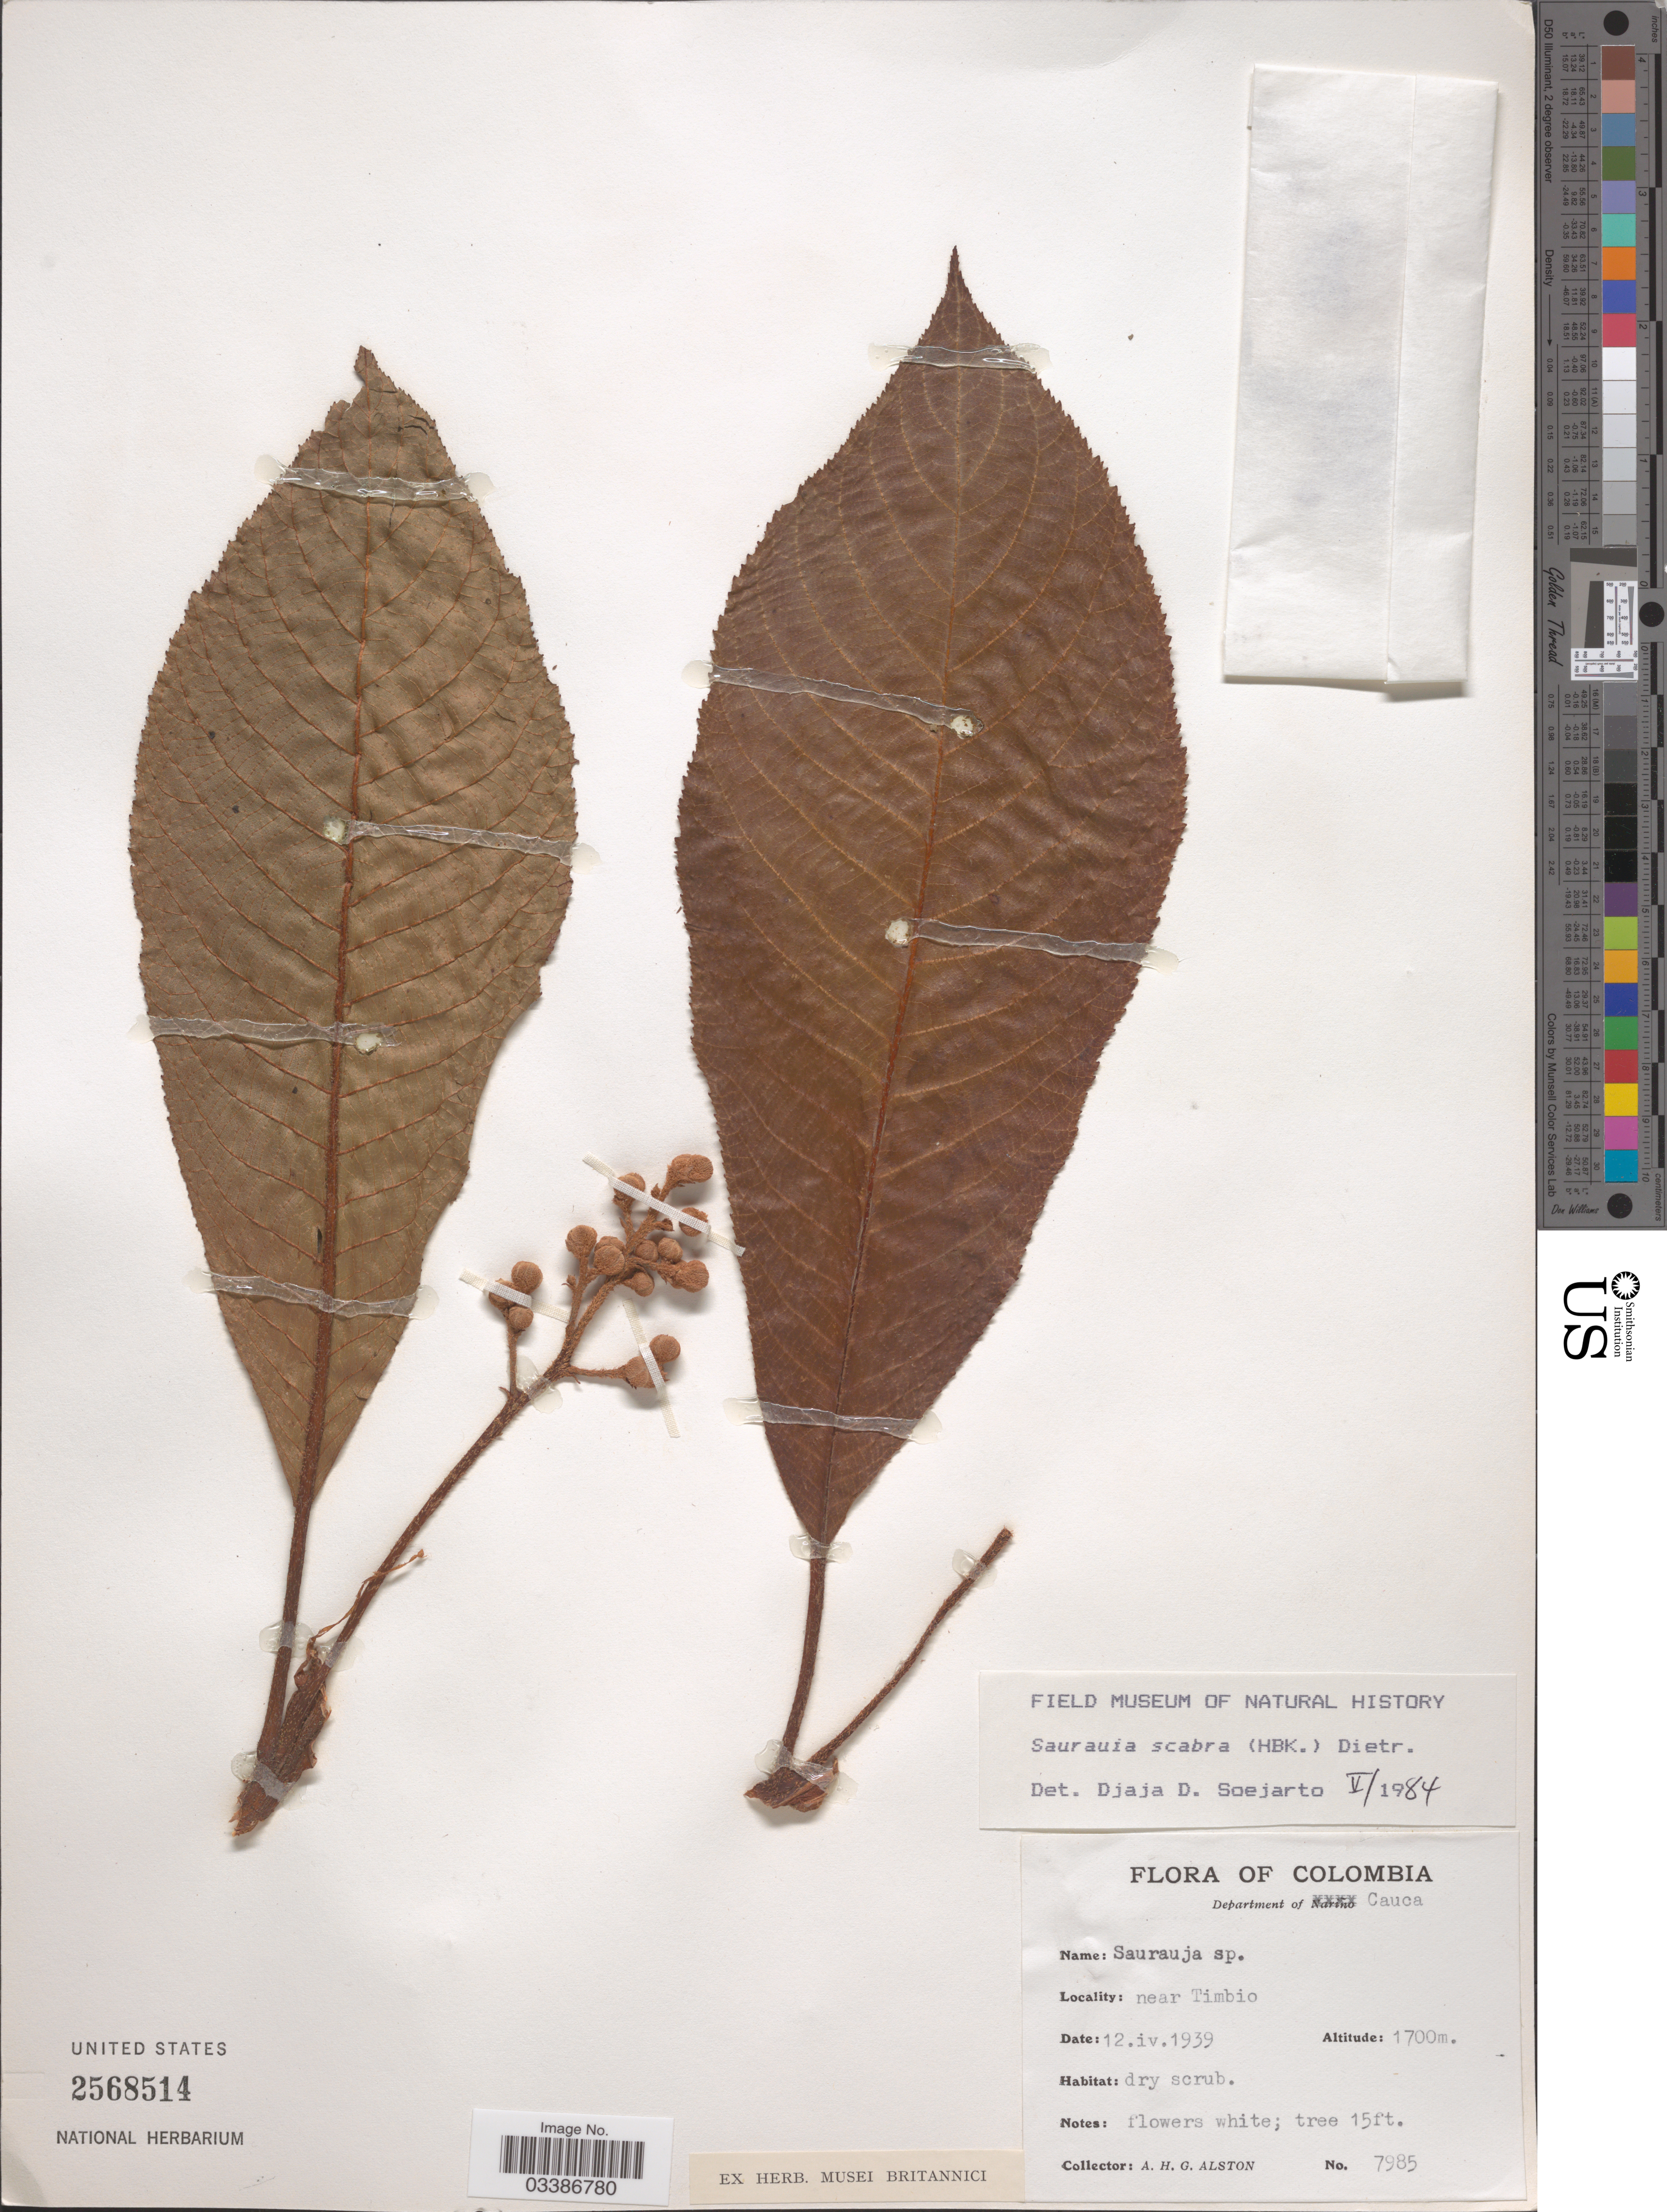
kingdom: Plantae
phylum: Tracheophyta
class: Magnoliopsida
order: Ericales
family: Actinidiaceae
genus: Saurauia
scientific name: Saurauia scabra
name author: (Kunth) D. Dietr.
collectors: A. H. Alston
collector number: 7985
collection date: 1939-04-12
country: Colombia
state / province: Cauca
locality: Department of Cauca, near Timbio.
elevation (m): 1700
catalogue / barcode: US 2568514